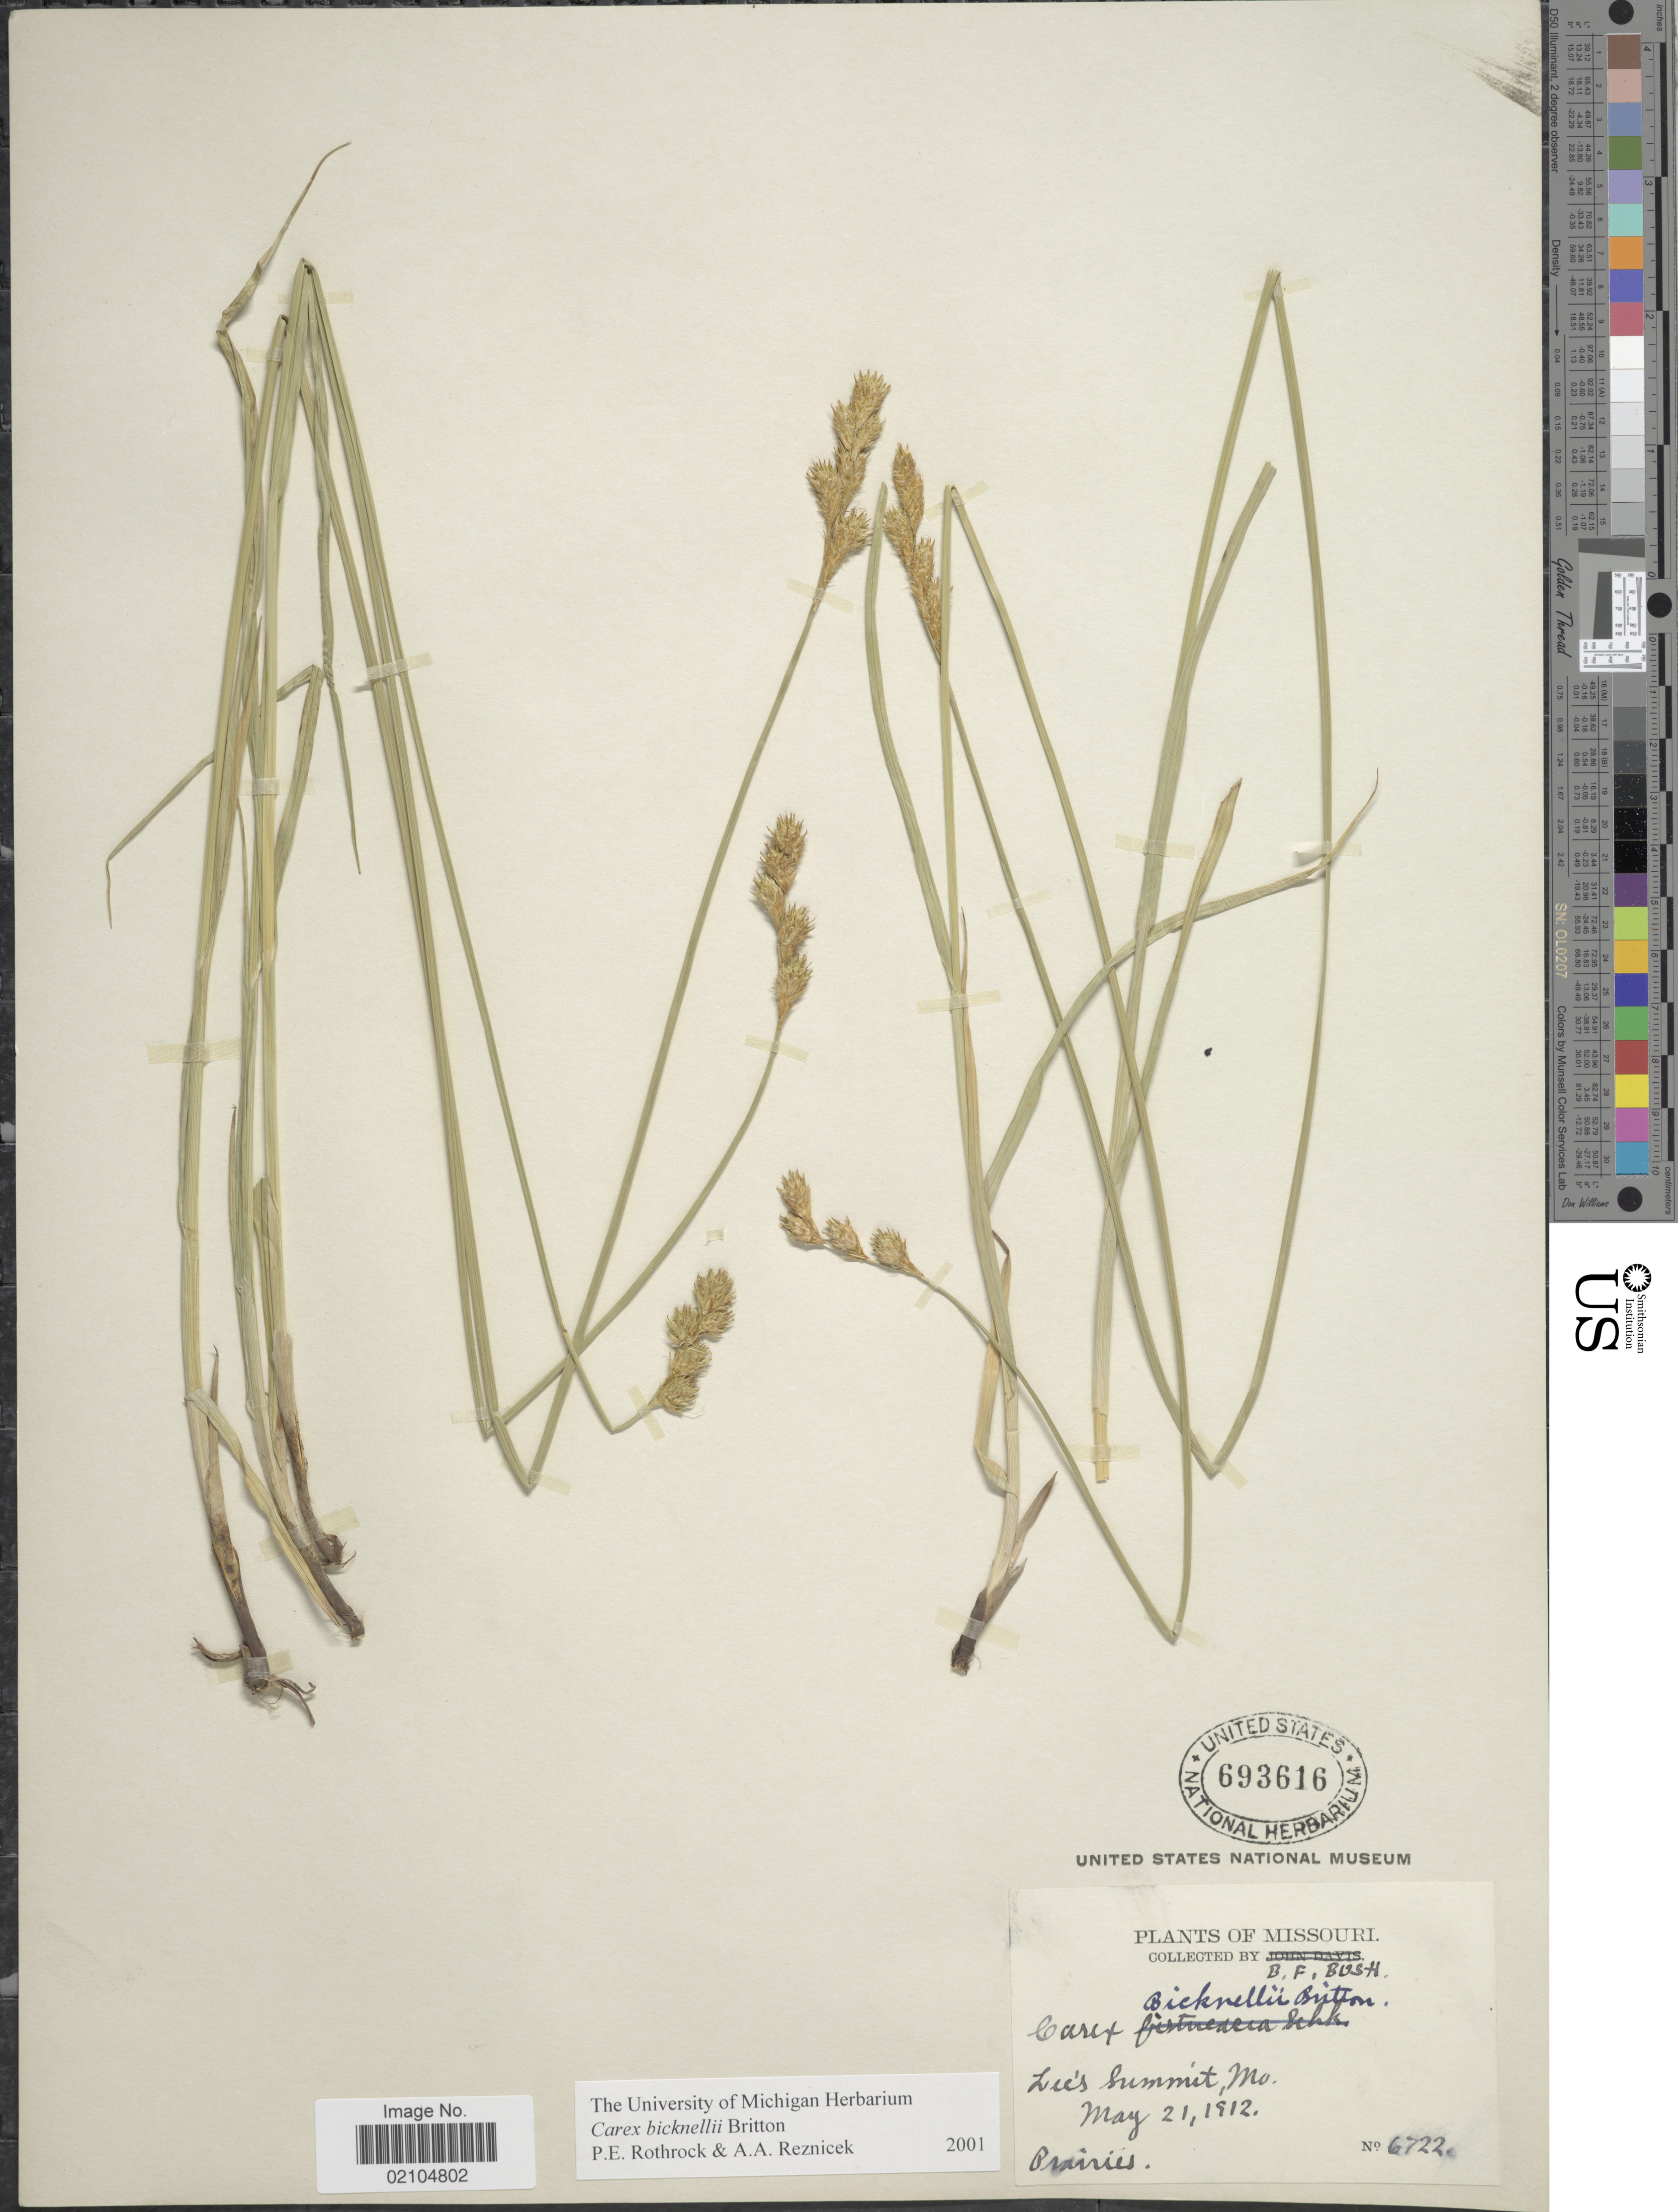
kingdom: Plantae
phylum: Tracheophyta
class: Liliopsida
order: Poales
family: Cyperaceae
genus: Carex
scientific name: Carex bicknellii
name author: Britton & A. Br.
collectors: B. F. Bush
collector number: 6722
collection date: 1912-05-21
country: United States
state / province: Missouri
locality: Lee's Summit, prairies.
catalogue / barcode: US 693616